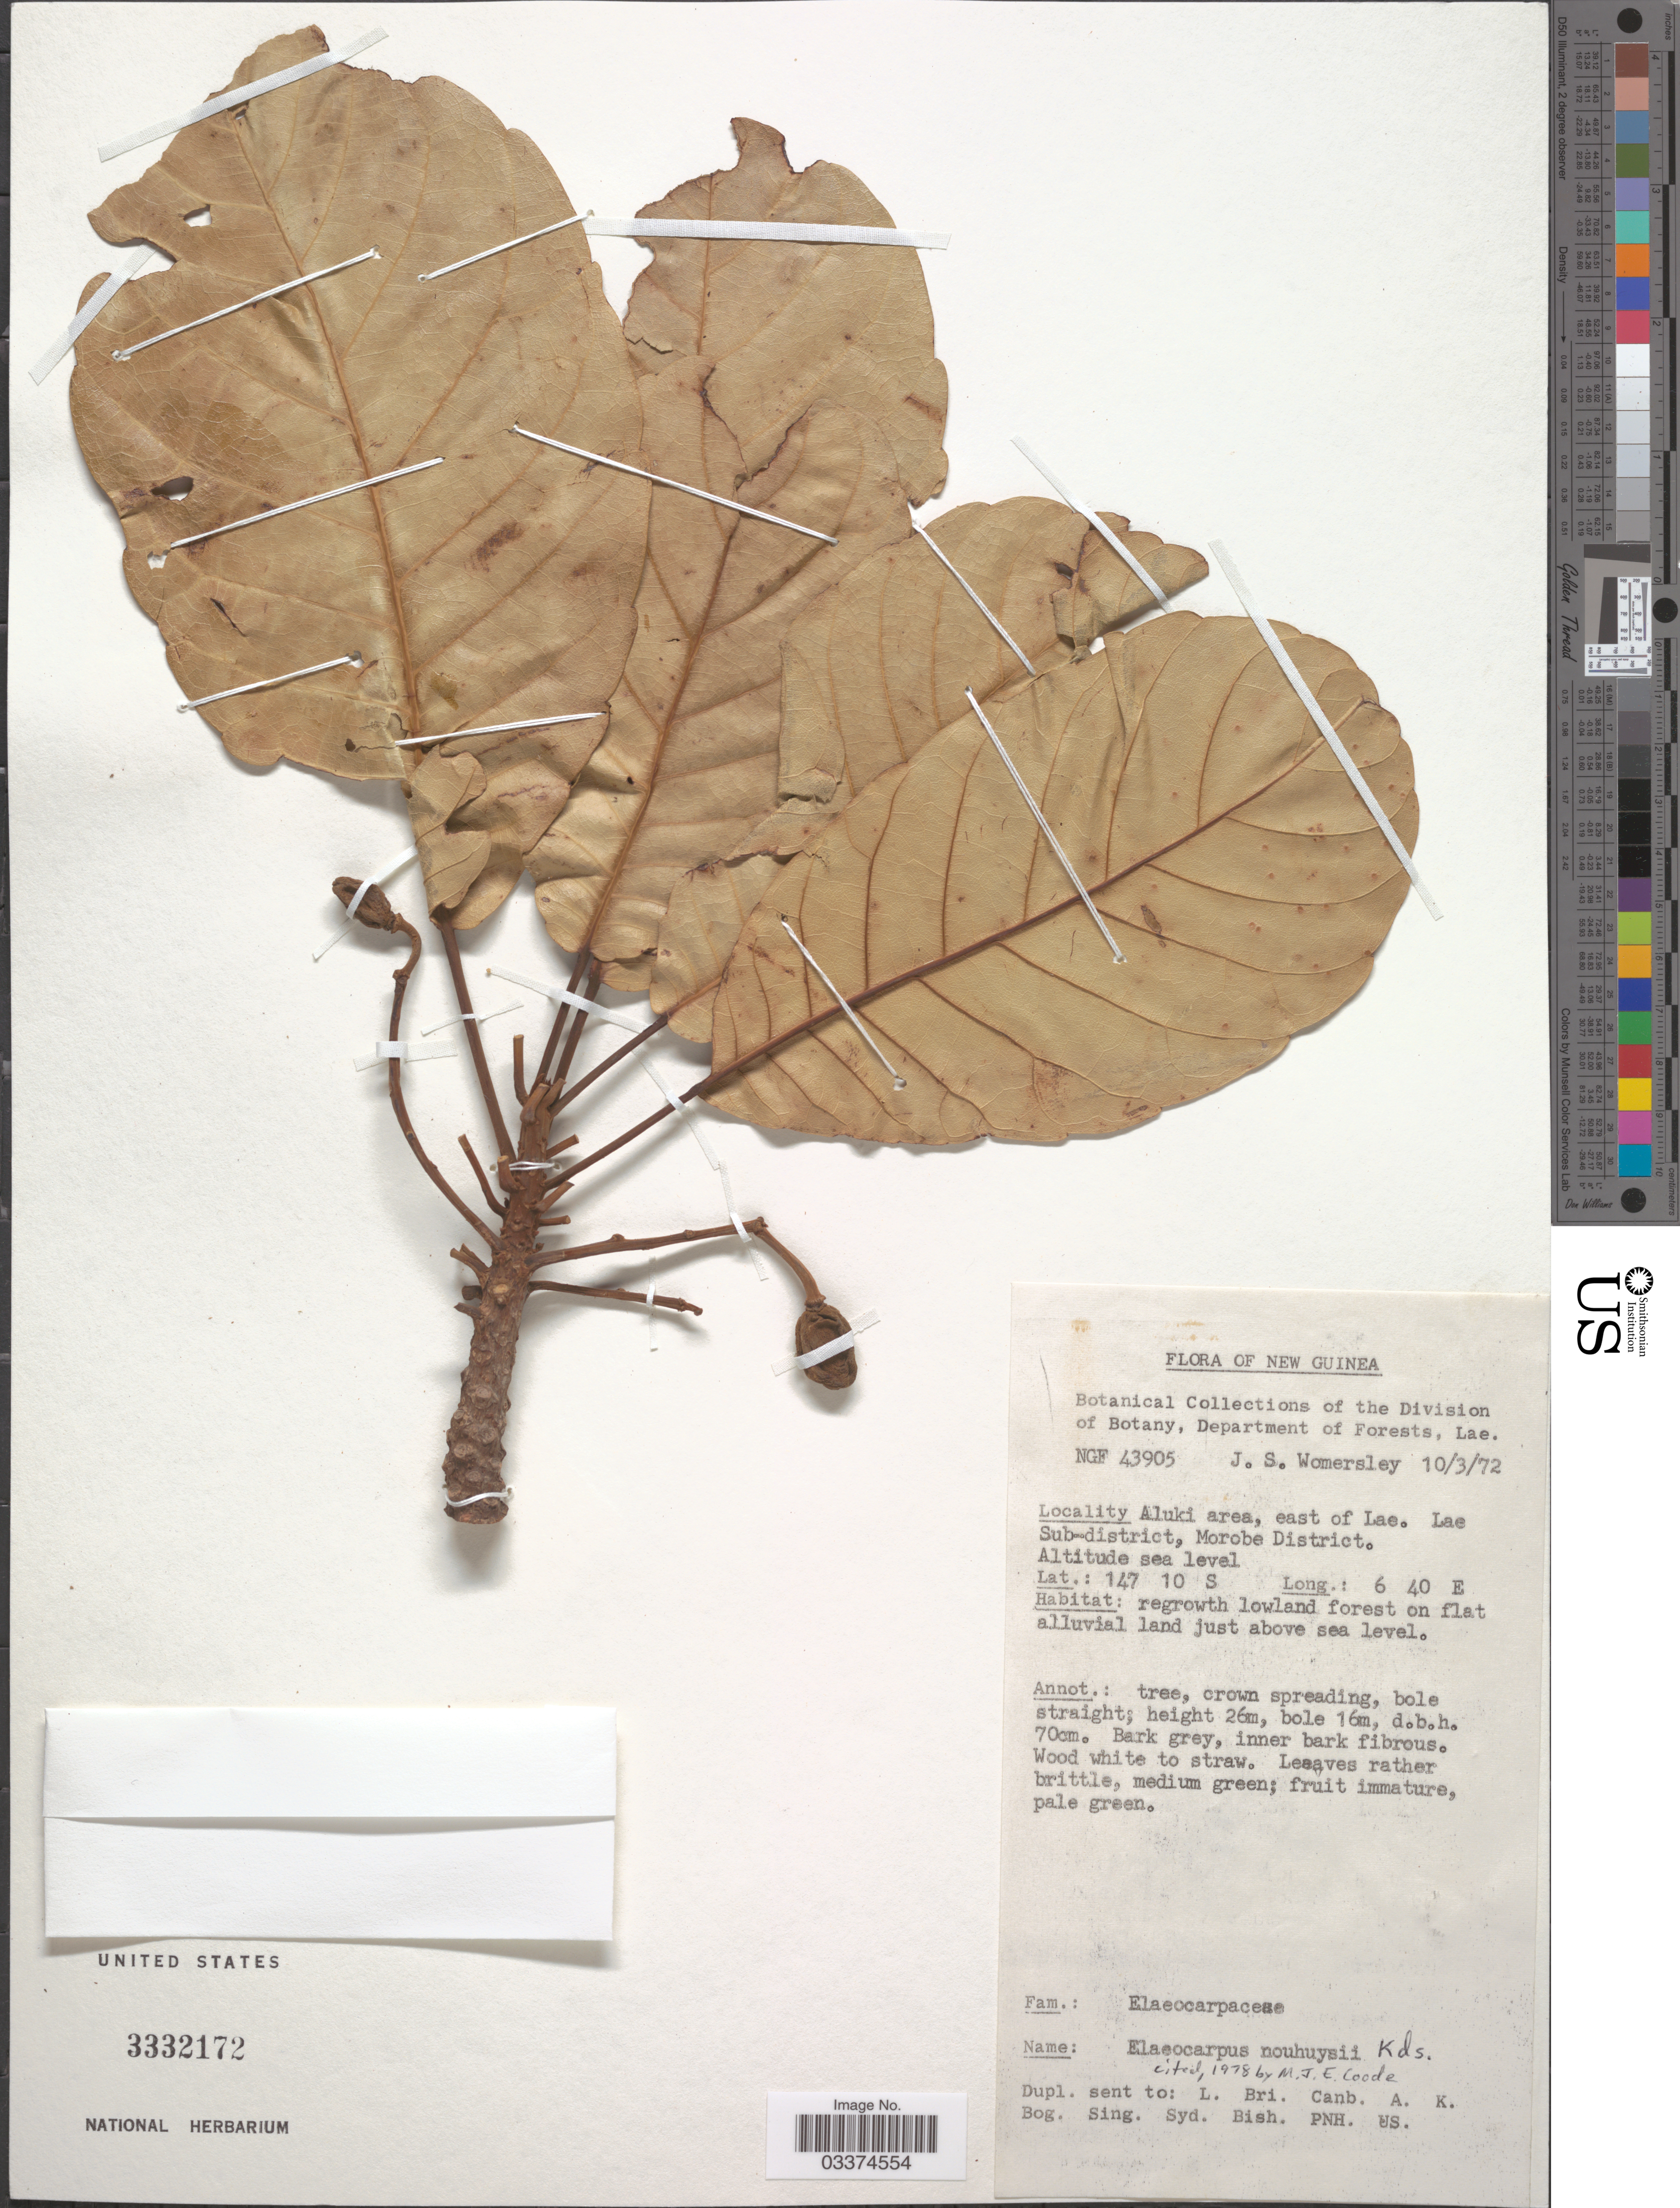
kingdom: Plantae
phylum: Tracheophyta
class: Magnoliopsida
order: Oxalidales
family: Elaeocarpaceae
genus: Elaeocarpus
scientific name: Elaeocarpus nouhuysii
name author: Koord.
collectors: J. S. Womersley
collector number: NGF43905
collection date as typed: Transcribed d/m/y: 10/3/72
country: Papua New Guinea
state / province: Morobe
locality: New Guinea, Aluki area, east of Lae. Lae Sub-district, Morobe District.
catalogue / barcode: US 3332172